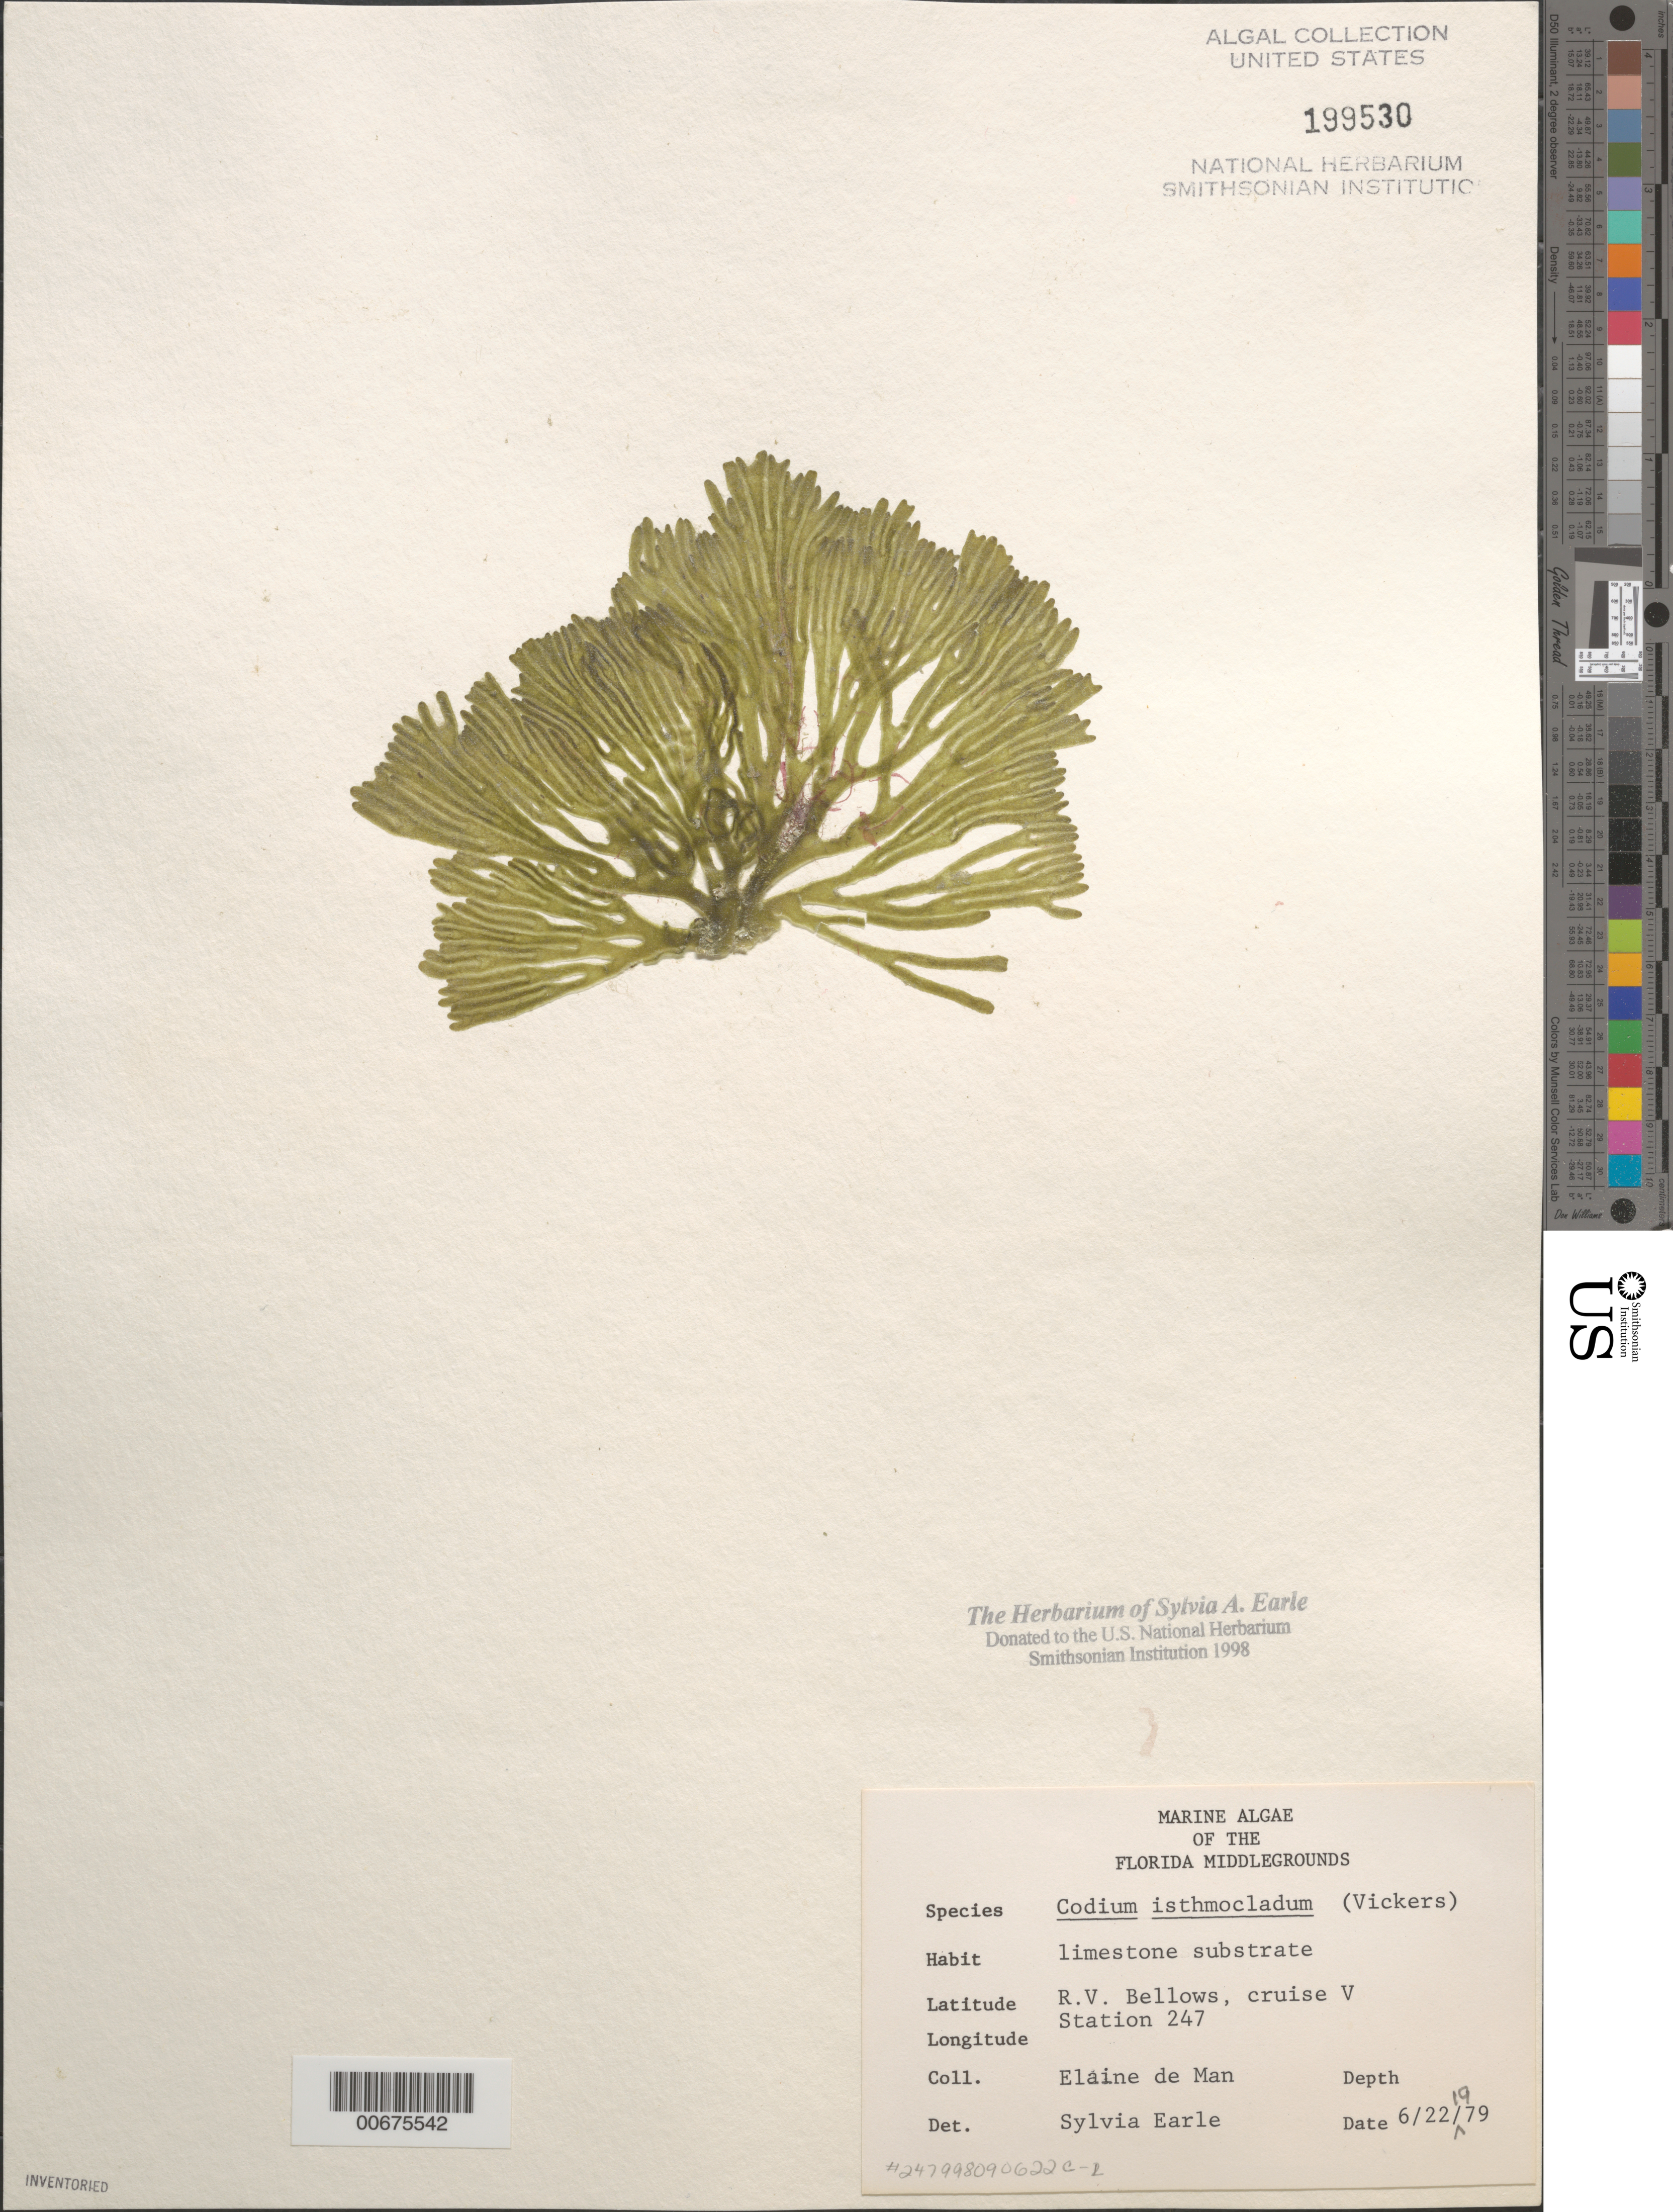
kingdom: Plantae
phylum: Chlorophyta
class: Ulvophyceae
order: Bryopsidales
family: Codiaceae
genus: Codium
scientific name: Codium isthmocladum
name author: Vickers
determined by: Earle, S. A.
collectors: E. de Man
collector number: Station 247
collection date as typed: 22 Jun 1979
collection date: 1979-06-22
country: United States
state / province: Florida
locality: Florida Middle Grounds, Gulf of Mexico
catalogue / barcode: US 199530